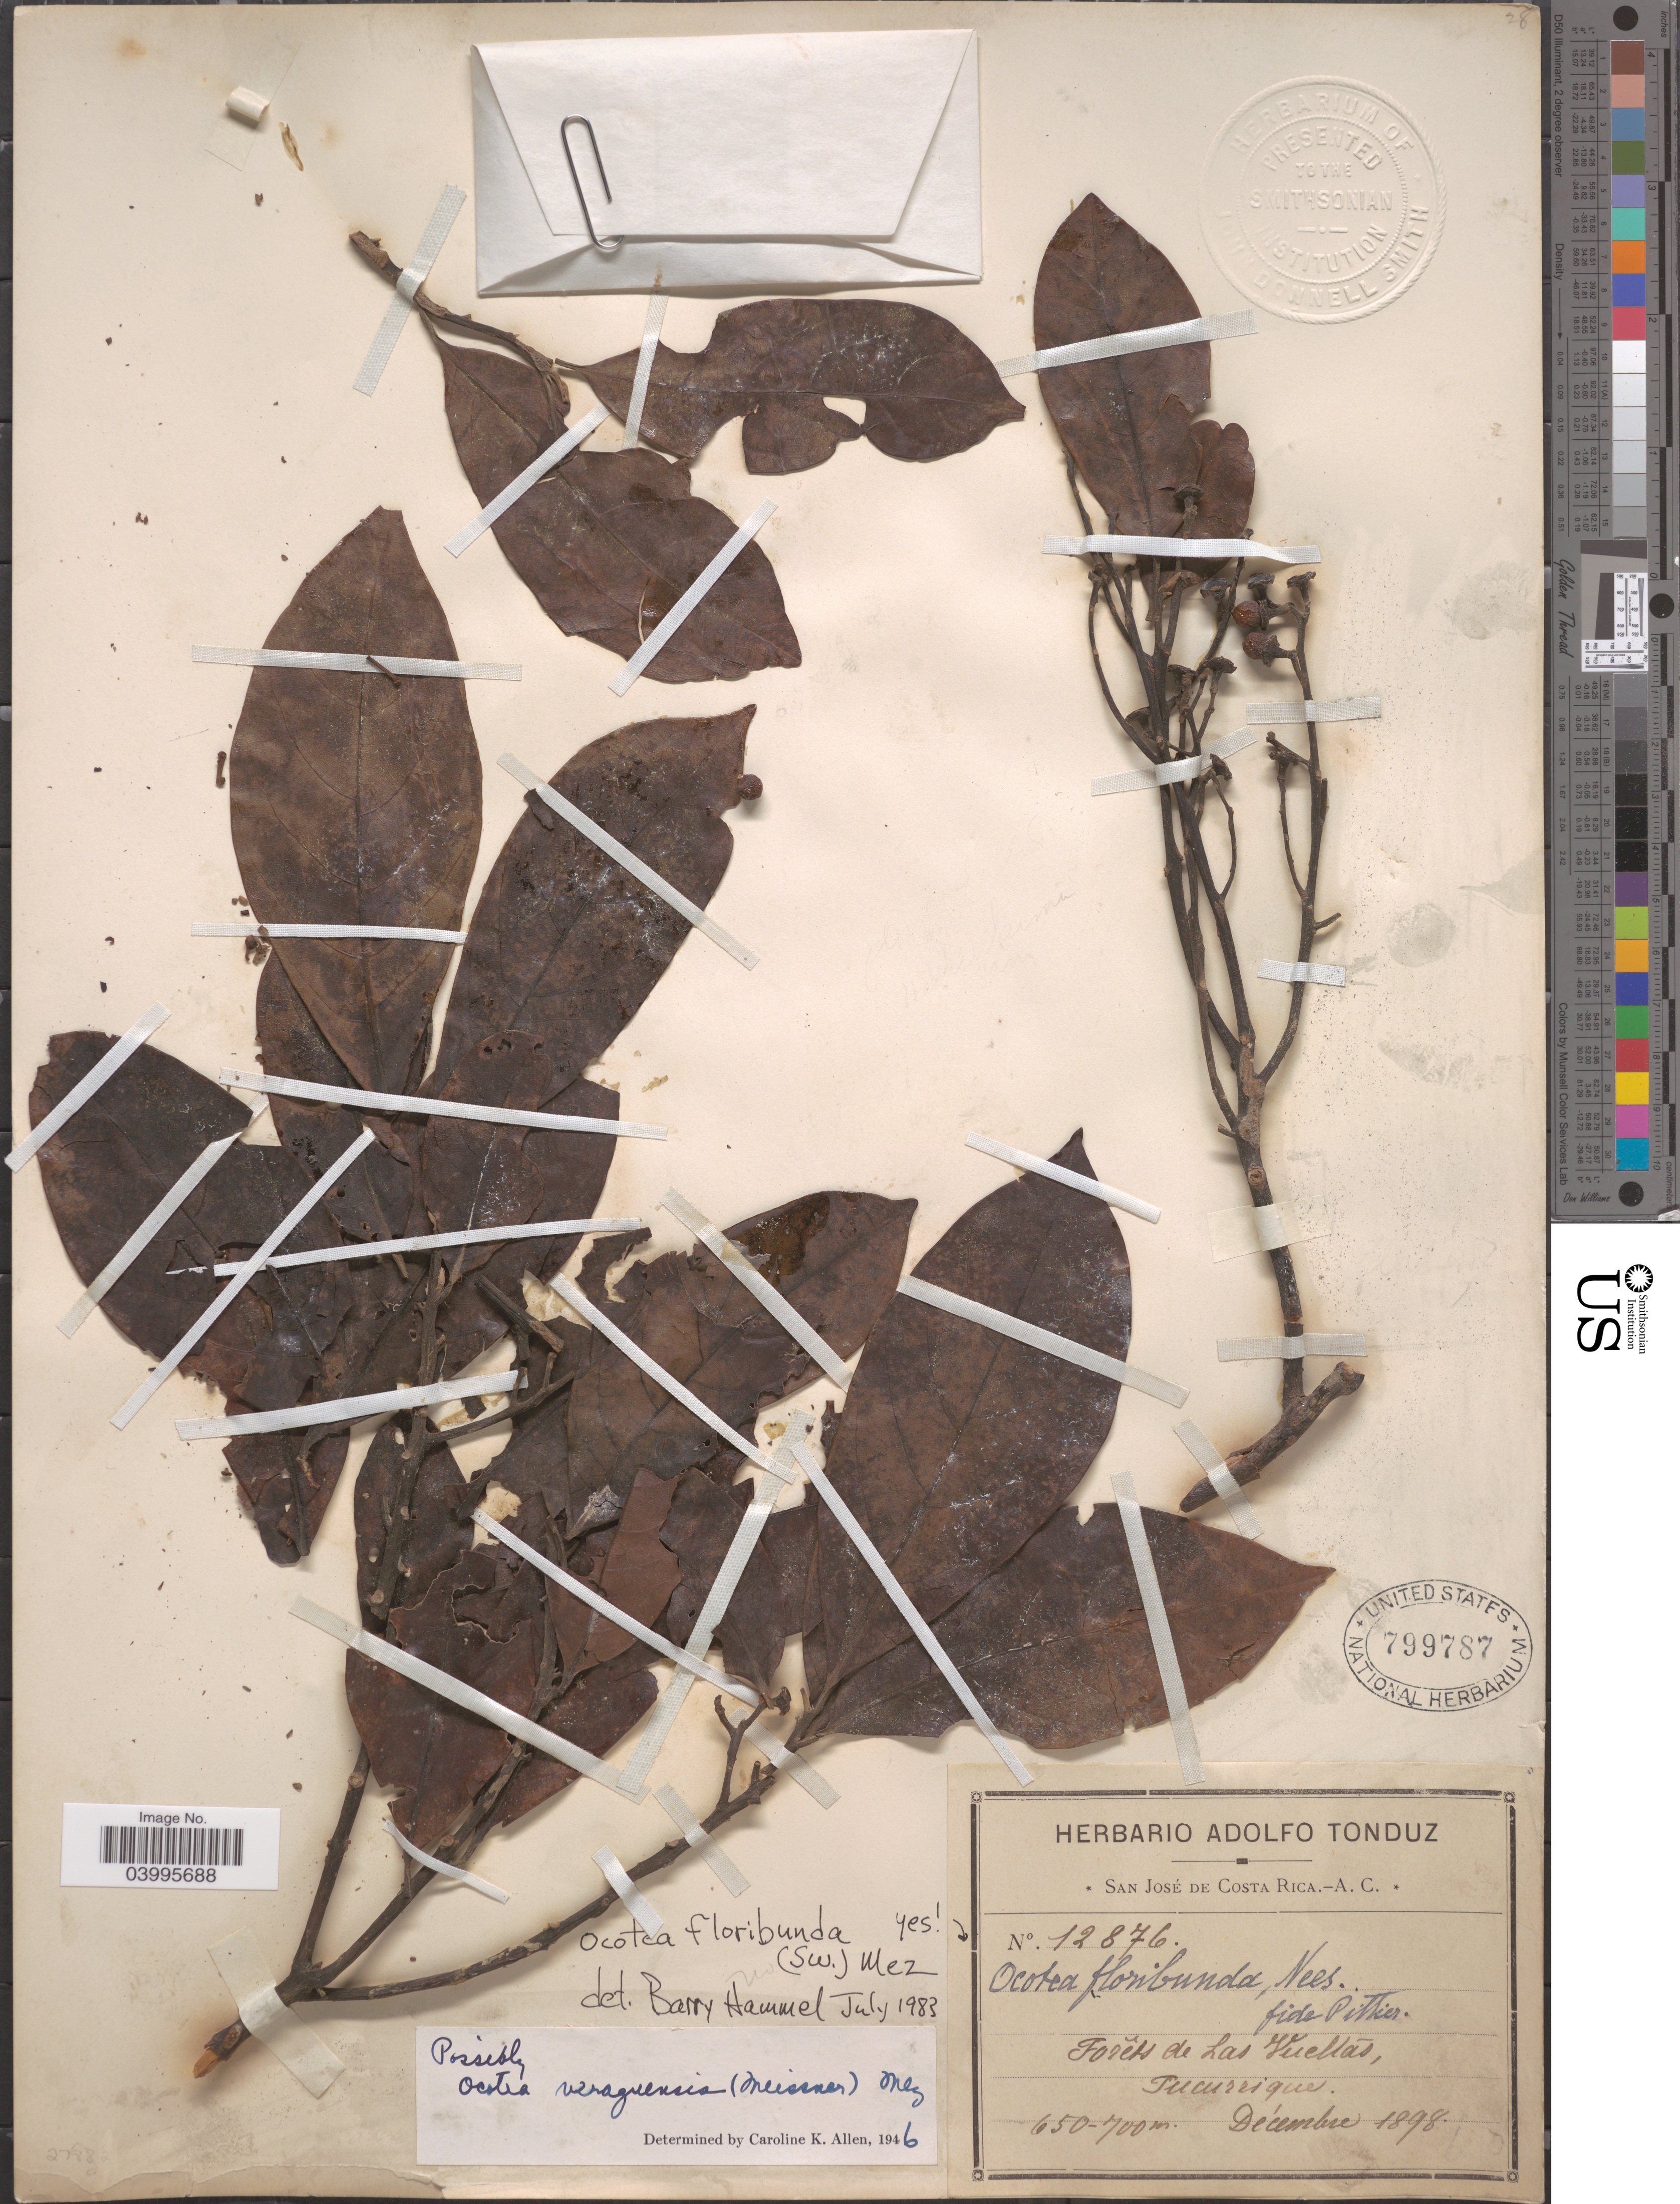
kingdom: Plantae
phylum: Tracheophyta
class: Magnoliopsida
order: Laurales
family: Lauraceae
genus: Ocotea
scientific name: Ocotea floribunda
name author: (Sw.) Mez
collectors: ex Herb. Adolfo Tonduz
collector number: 12876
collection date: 1898-12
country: Costa Rica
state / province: San José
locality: Forêts de Las Vueltas, Tucurrique.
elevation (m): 650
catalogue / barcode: US 799787